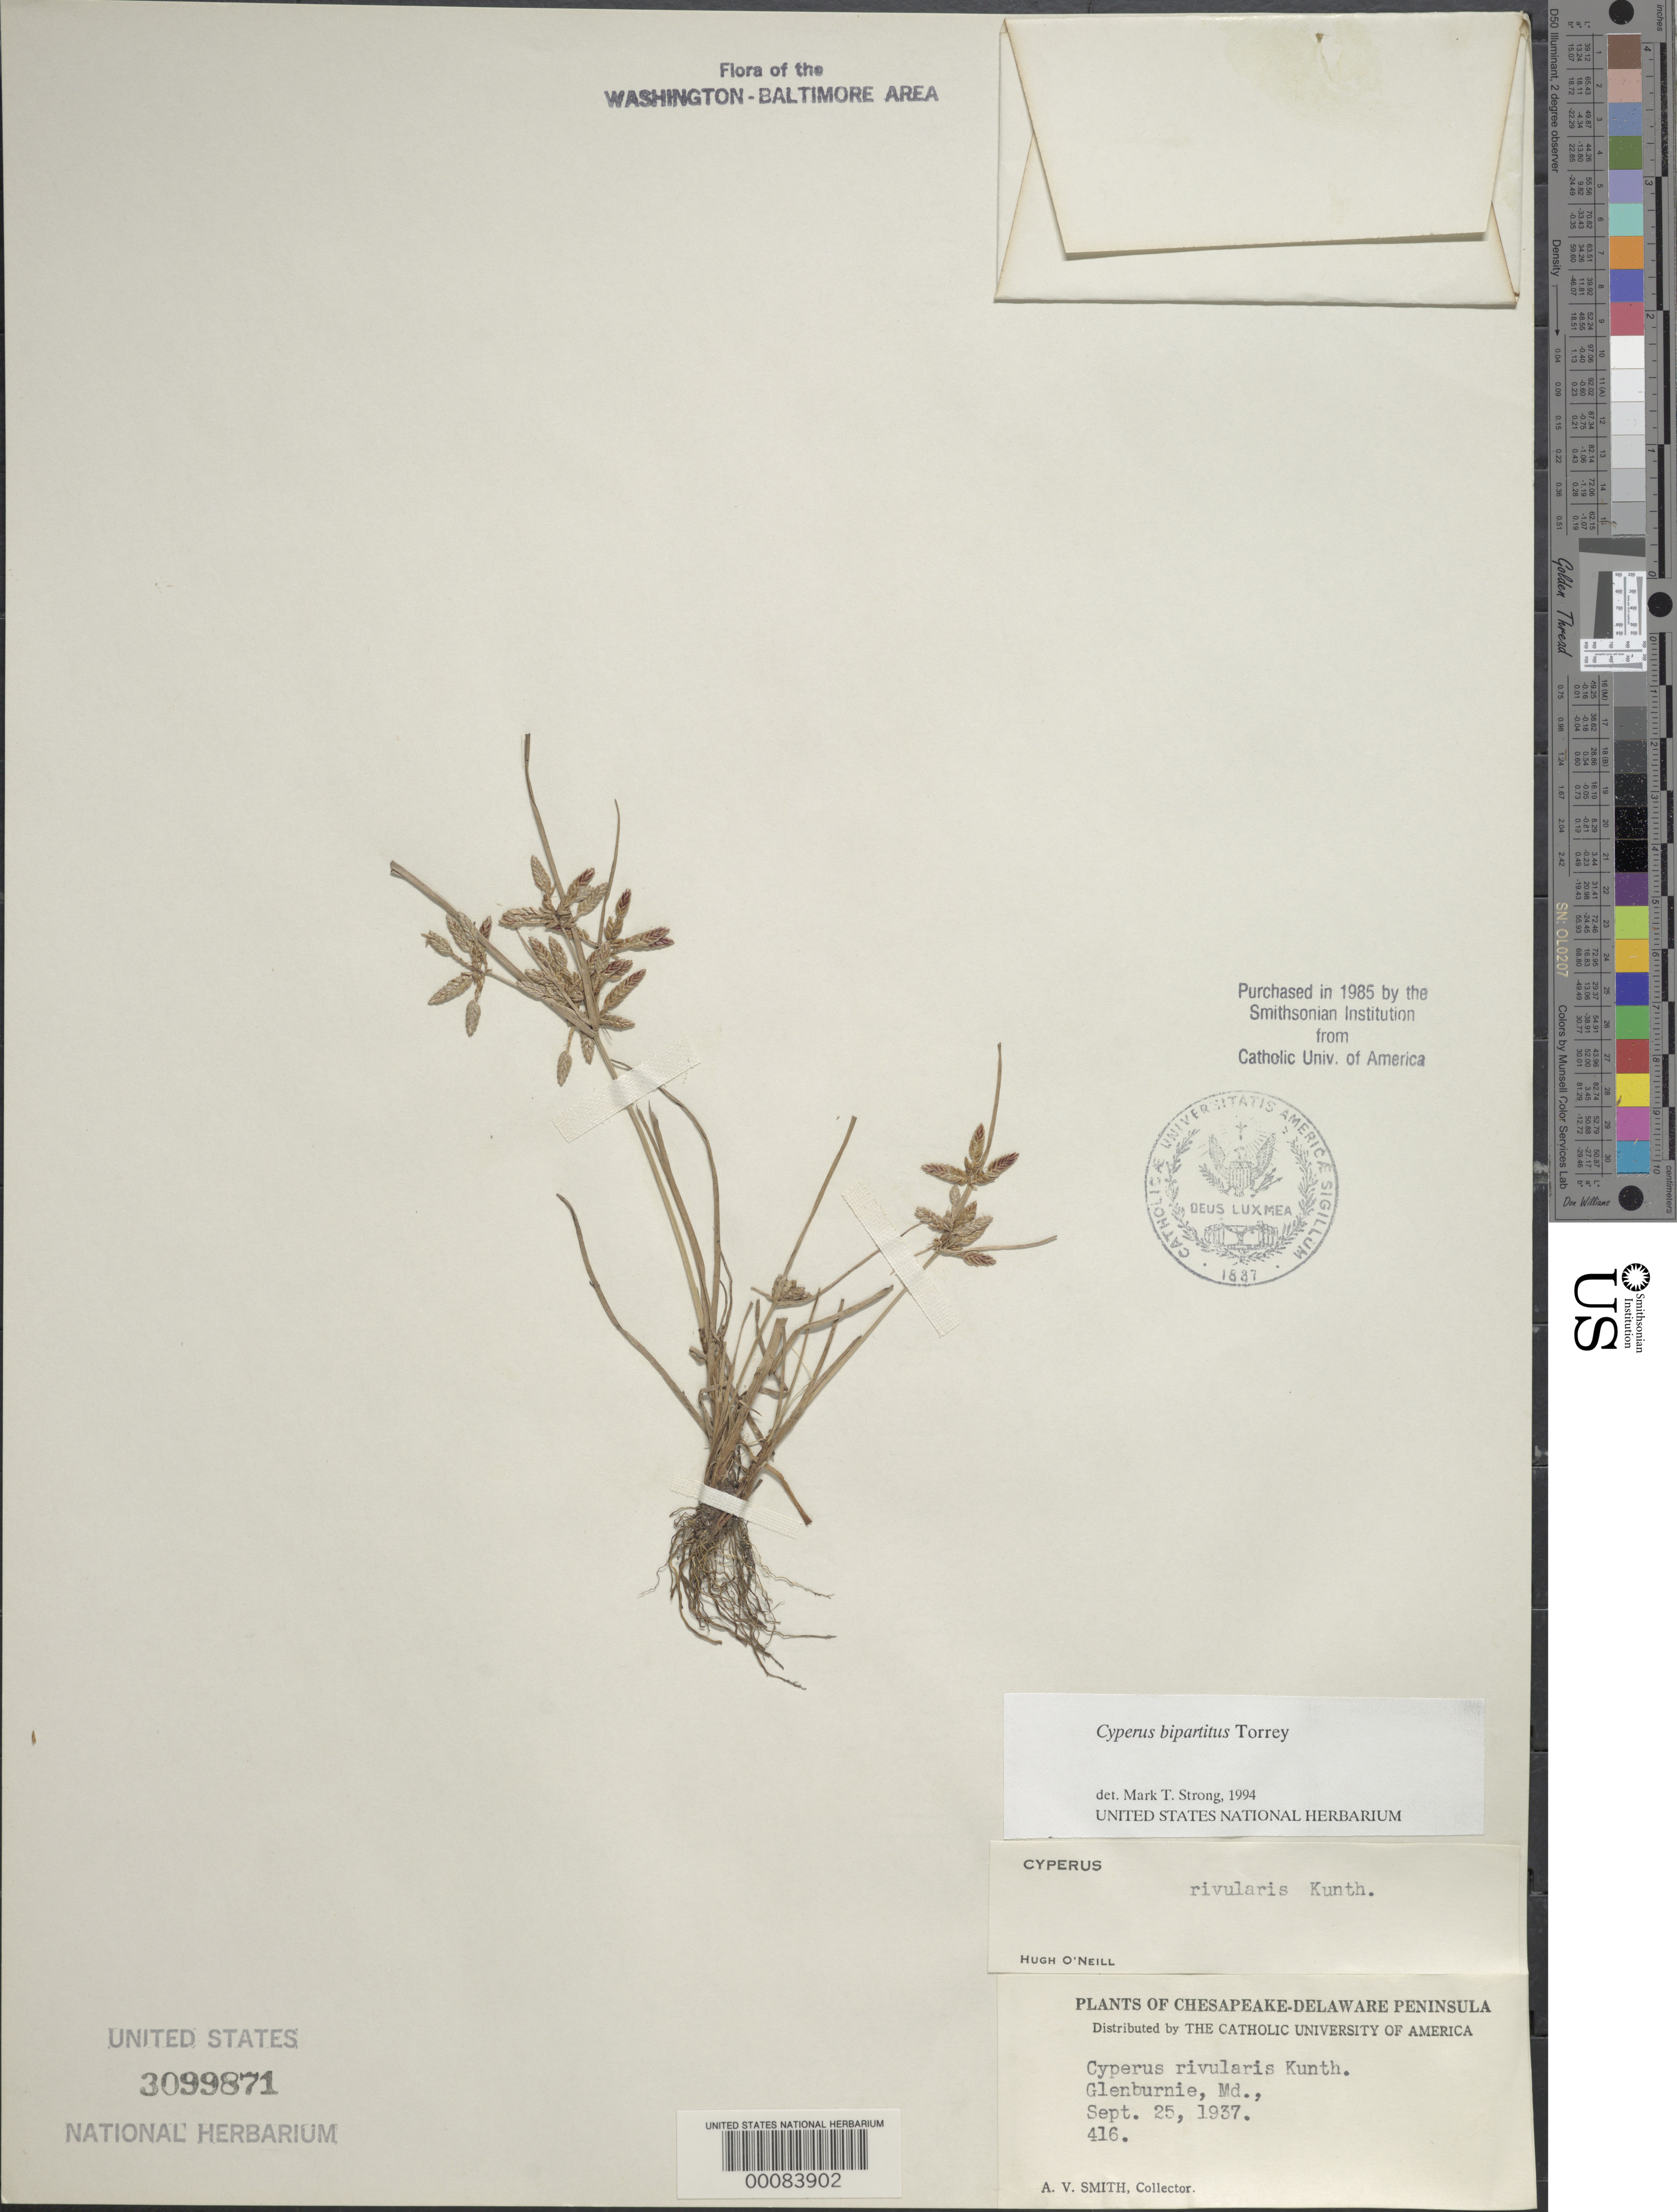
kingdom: Plantae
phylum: Tracheophyta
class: Liliopsida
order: Poales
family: Cyperaceae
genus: Cyperus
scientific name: Cyperus bipartitus Torr.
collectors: A. V. P. Smith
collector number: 416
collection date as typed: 25 Sep 1937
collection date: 1937-09-25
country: United States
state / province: Maryland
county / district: Anne Arundel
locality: Glenburnie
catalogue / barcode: US 3099871